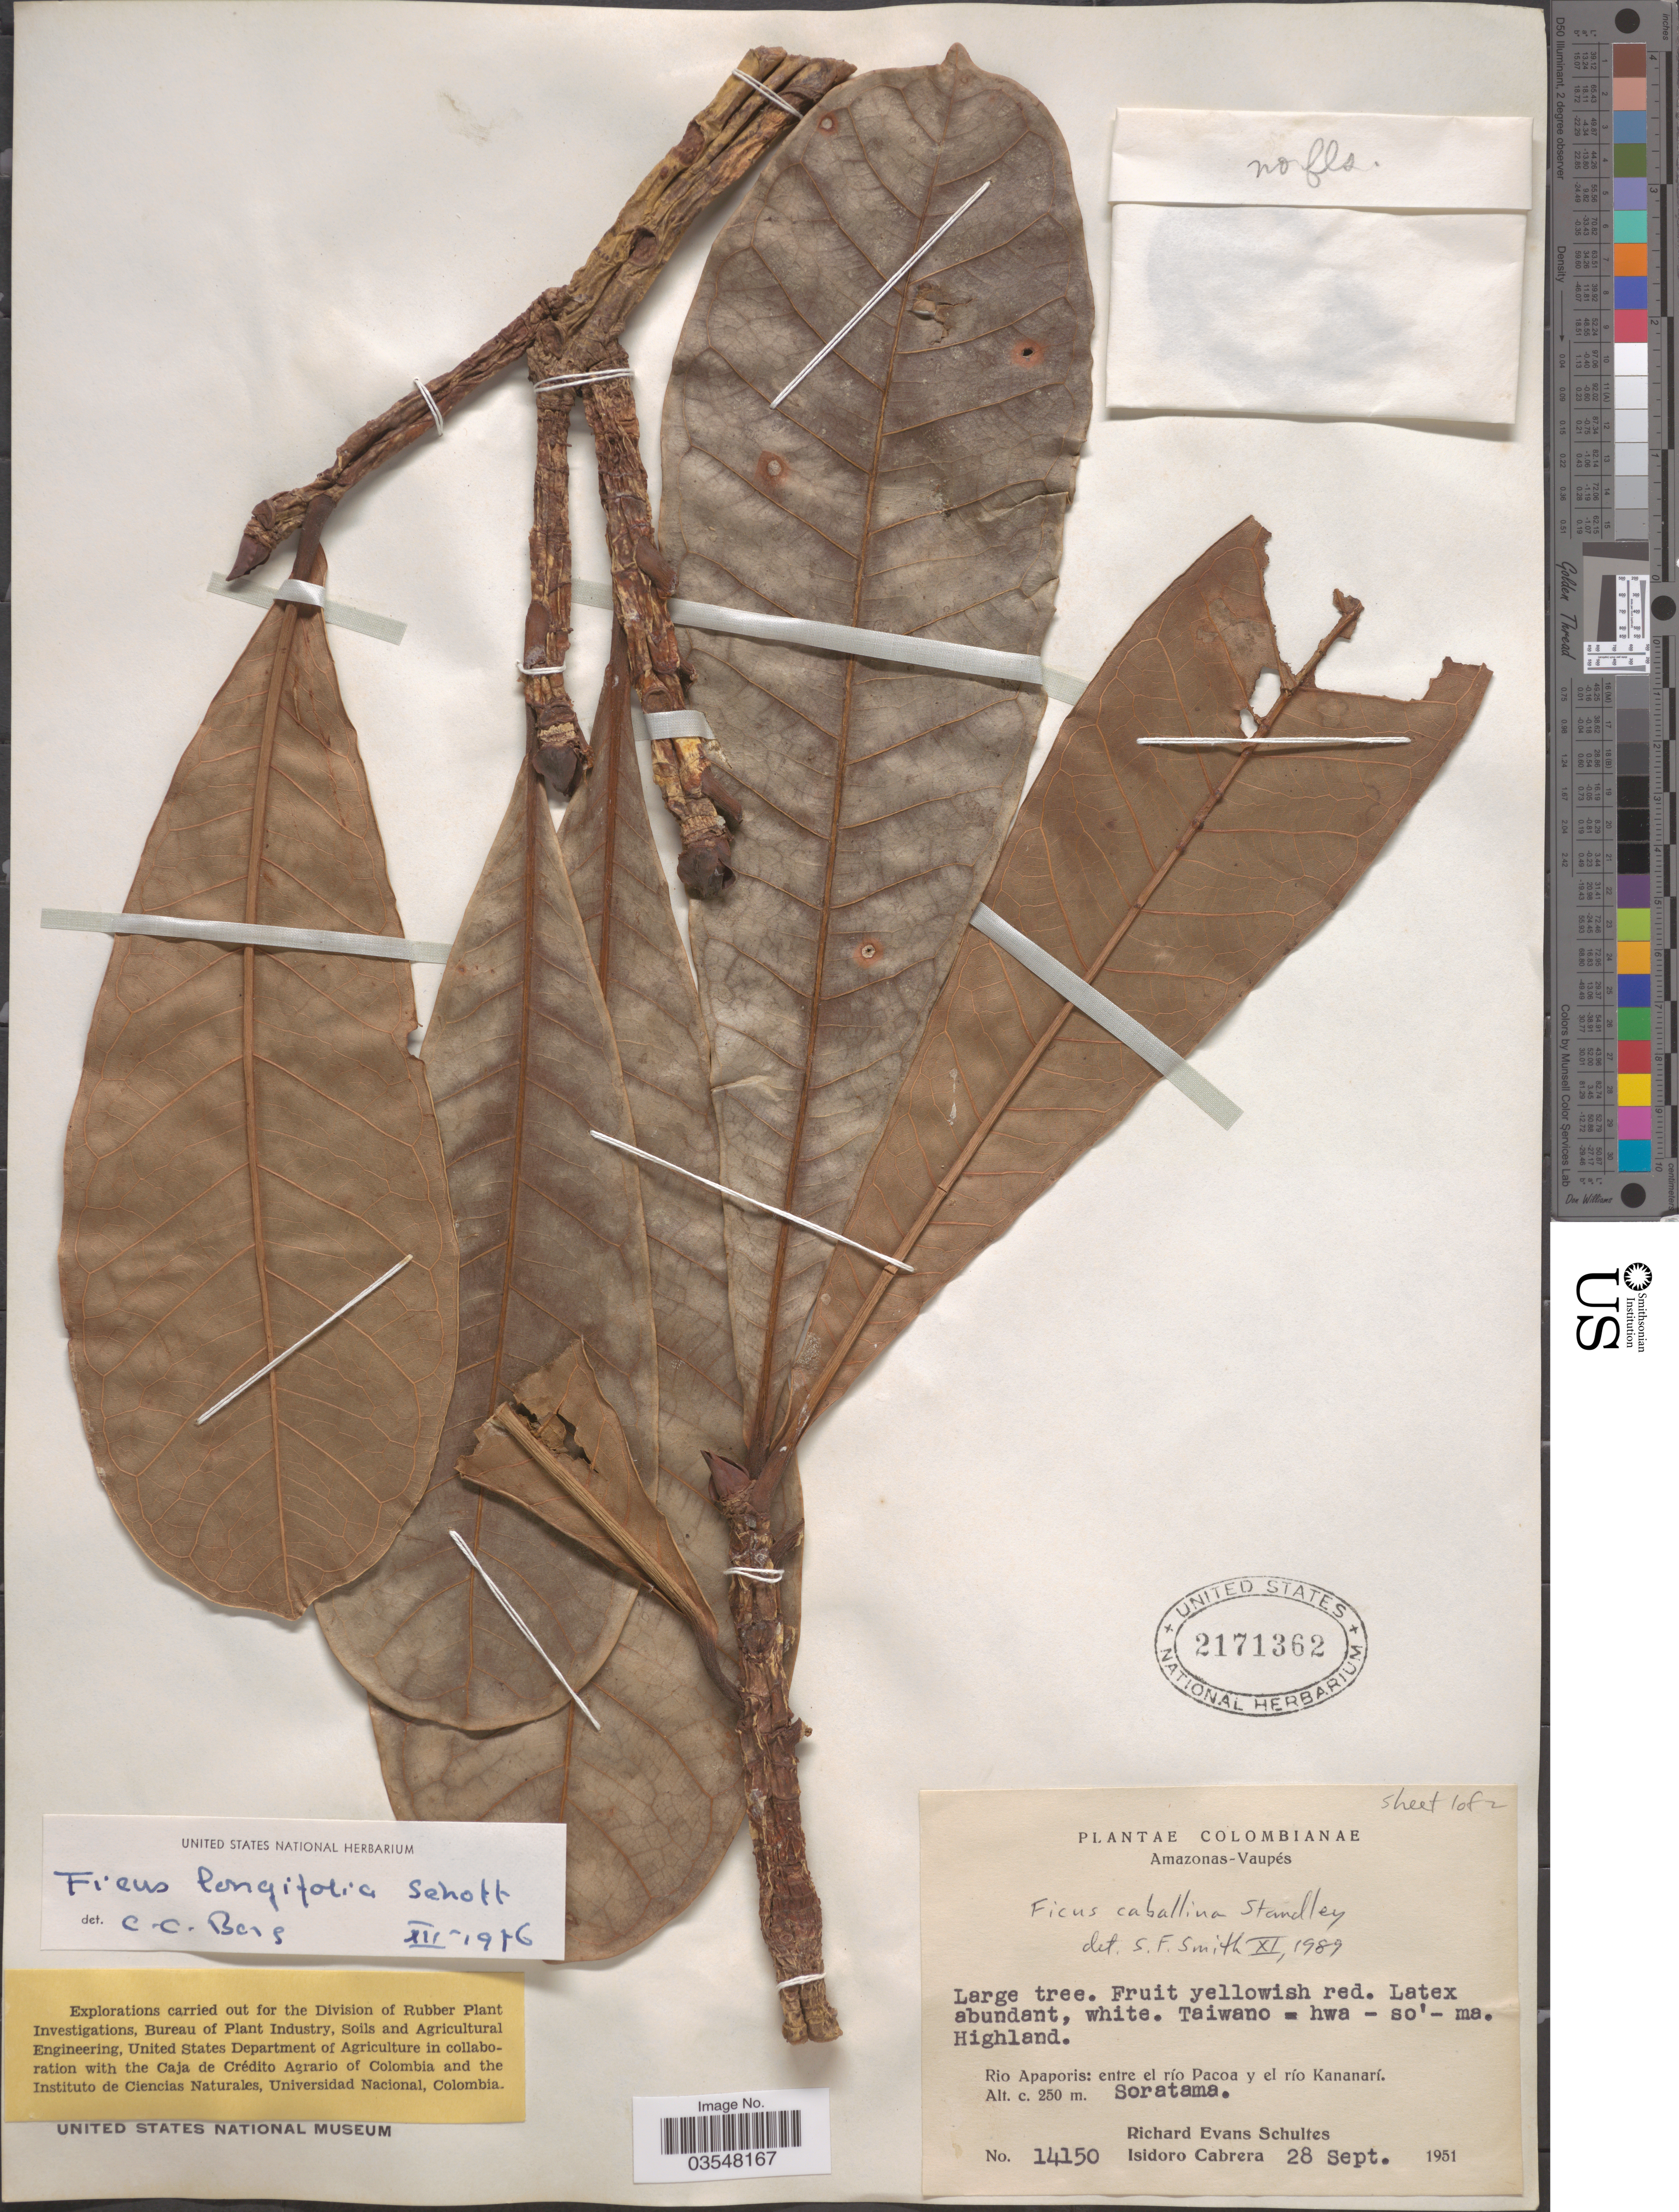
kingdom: Plantae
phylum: Tracheophyta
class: Magnoliopsida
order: Rosales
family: Moraceae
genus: Ficus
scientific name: Ficus caballina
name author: Standl.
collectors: R. E. Schultes & I. Cabrera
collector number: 14150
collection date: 1951-09-28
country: Colombia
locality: Amazonas - Vaupés. Rio Apaporis: entre el río Pacoa y el río Kananarí. Soratama.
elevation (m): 250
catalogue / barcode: US 2171362